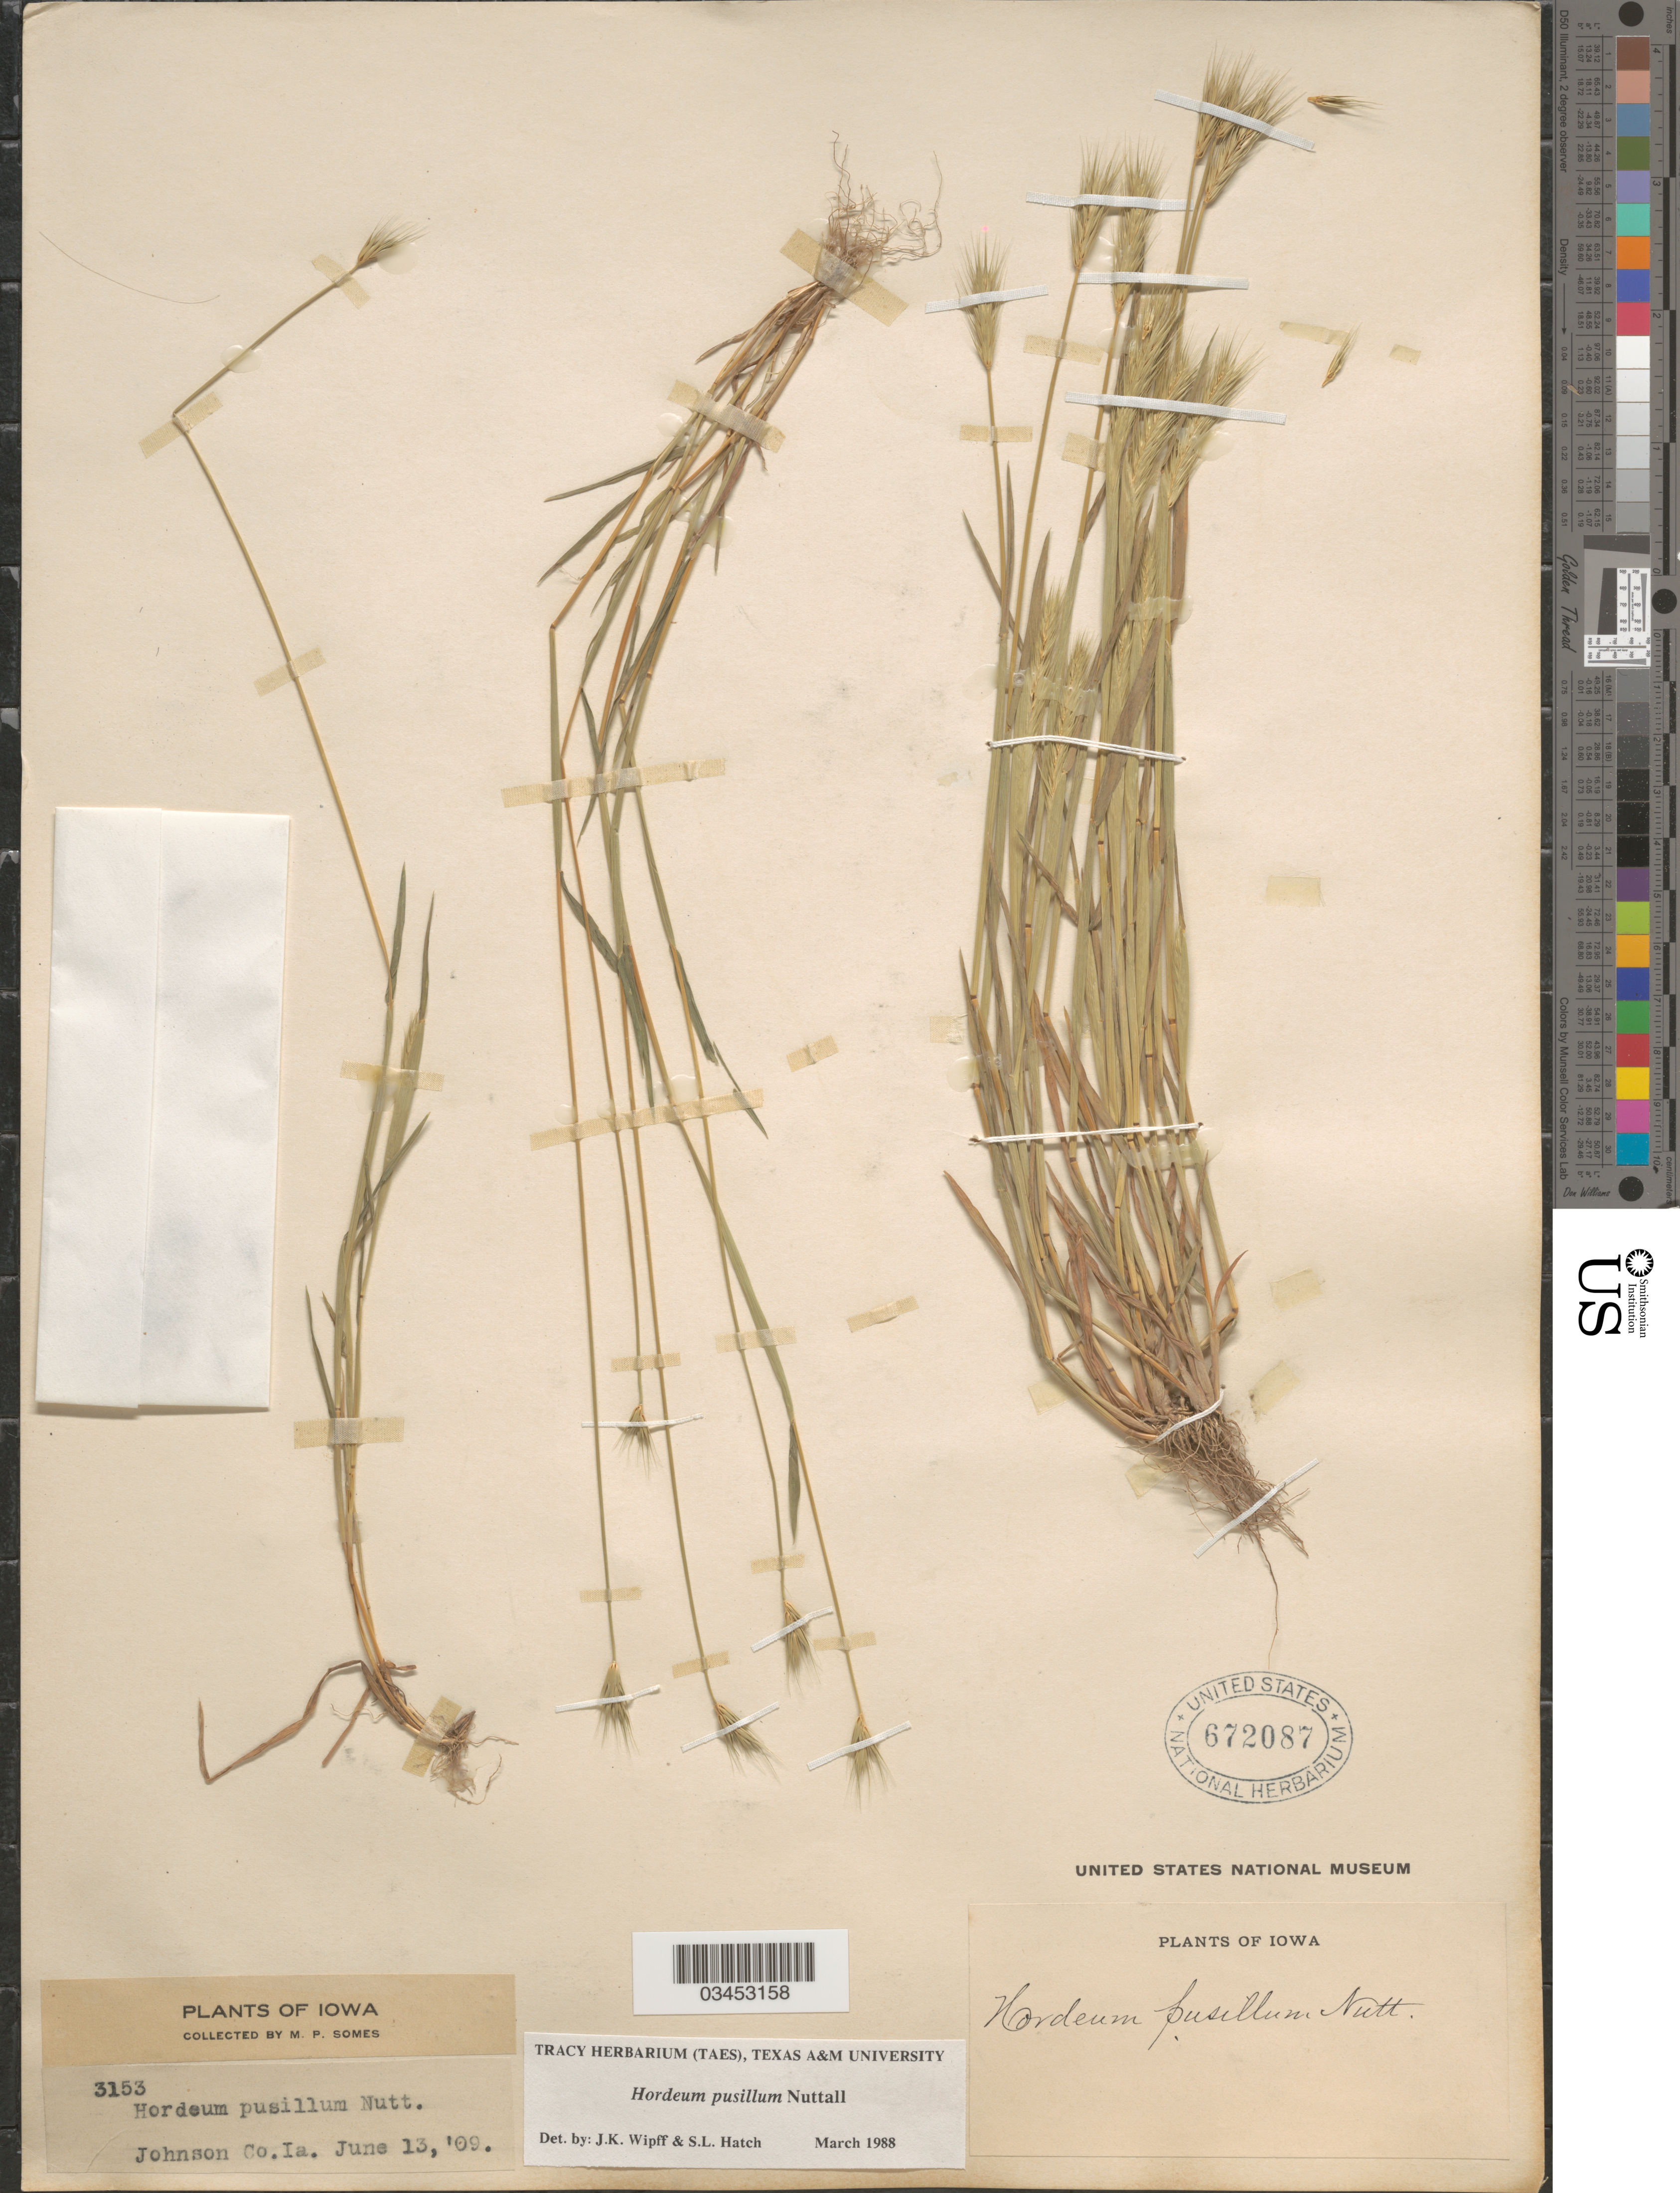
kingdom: Plantae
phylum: Tracheophyta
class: Liliopsida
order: Poales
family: Poaceae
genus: Hordeum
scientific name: Hordeum pusillum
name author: Nutt.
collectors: M. Somes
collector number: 3153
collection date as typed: Transcribed d/m/y: 13/6/9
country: United States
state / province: Iowa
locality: Johnson Co.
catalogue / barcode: US 672087